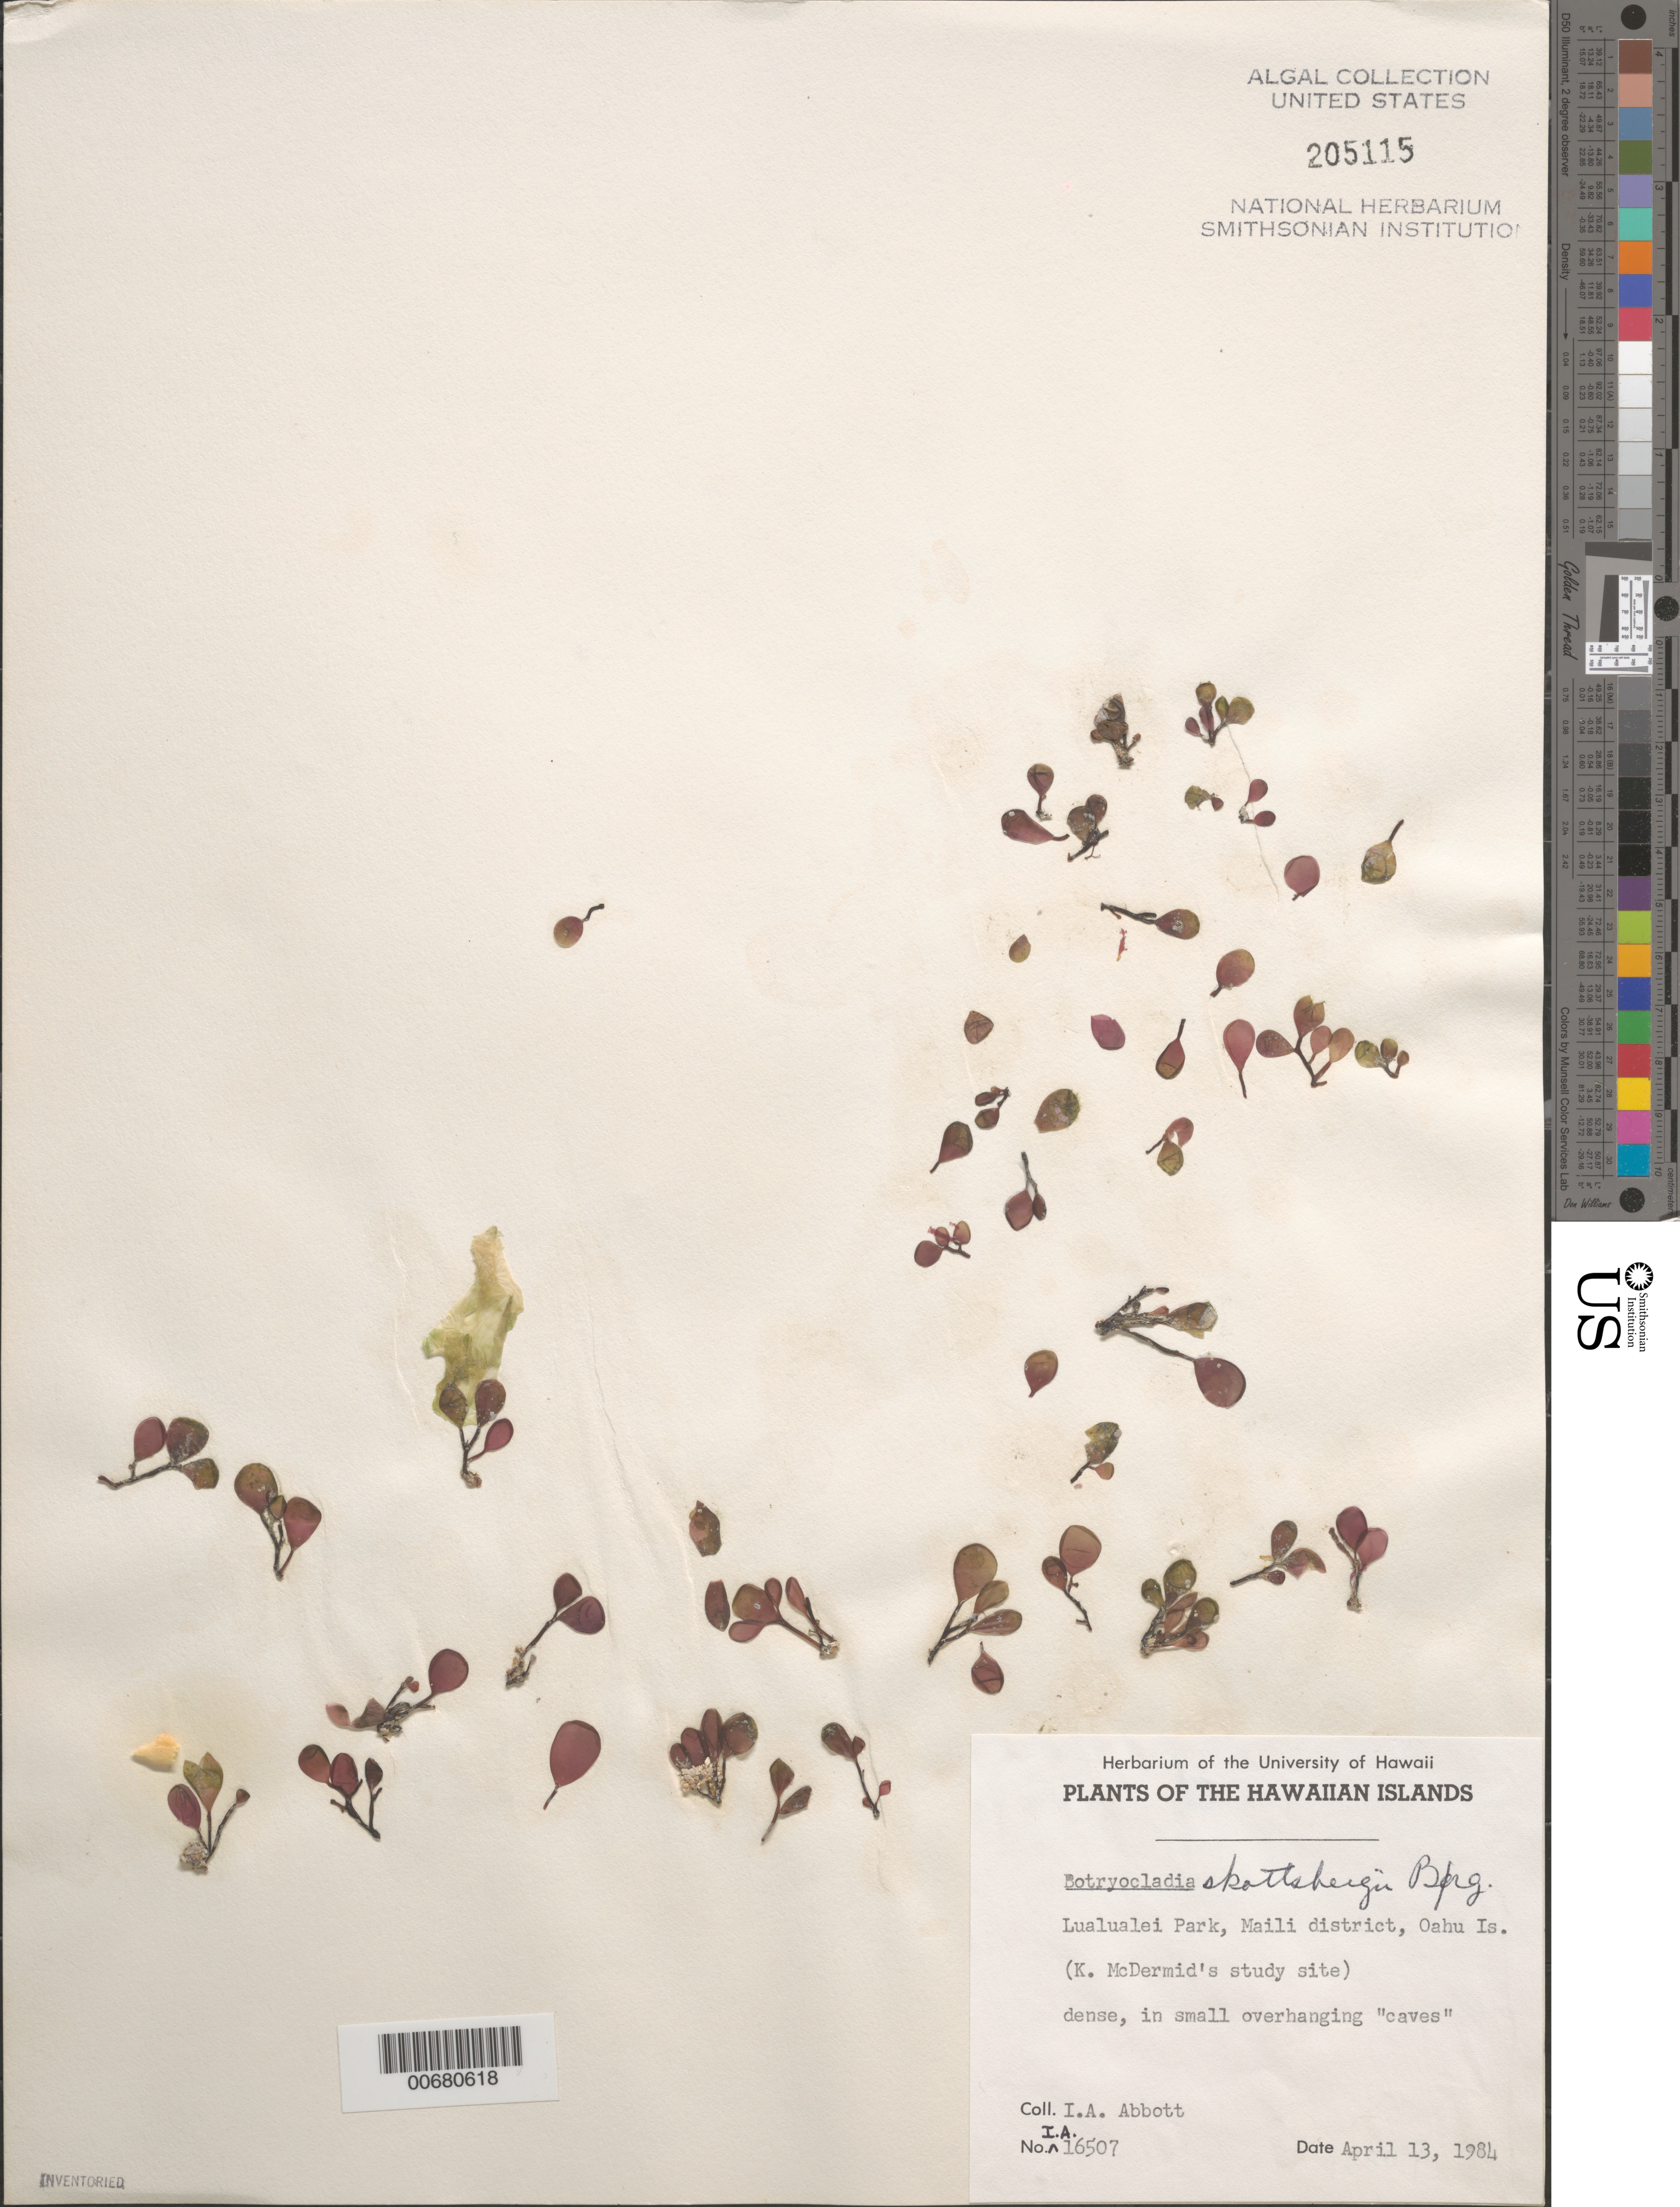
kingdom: Plantae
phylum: Rhodophyta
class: Florideophyceae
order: Rhodymeniales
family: Rhodymeniaceae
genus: Botryocladia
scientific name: Botryocladia skottsbergii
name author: (Børgesen) Levring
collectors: I. A. Abbott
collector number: IAA 16507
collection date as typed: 13 Apr 1984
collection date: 1984-04-13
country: United States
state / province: Hawaii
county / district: Honolulu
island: Oahu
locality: Lualualei Park, Maili District (Karla J. McDermid's study site)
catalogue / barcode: US 205115